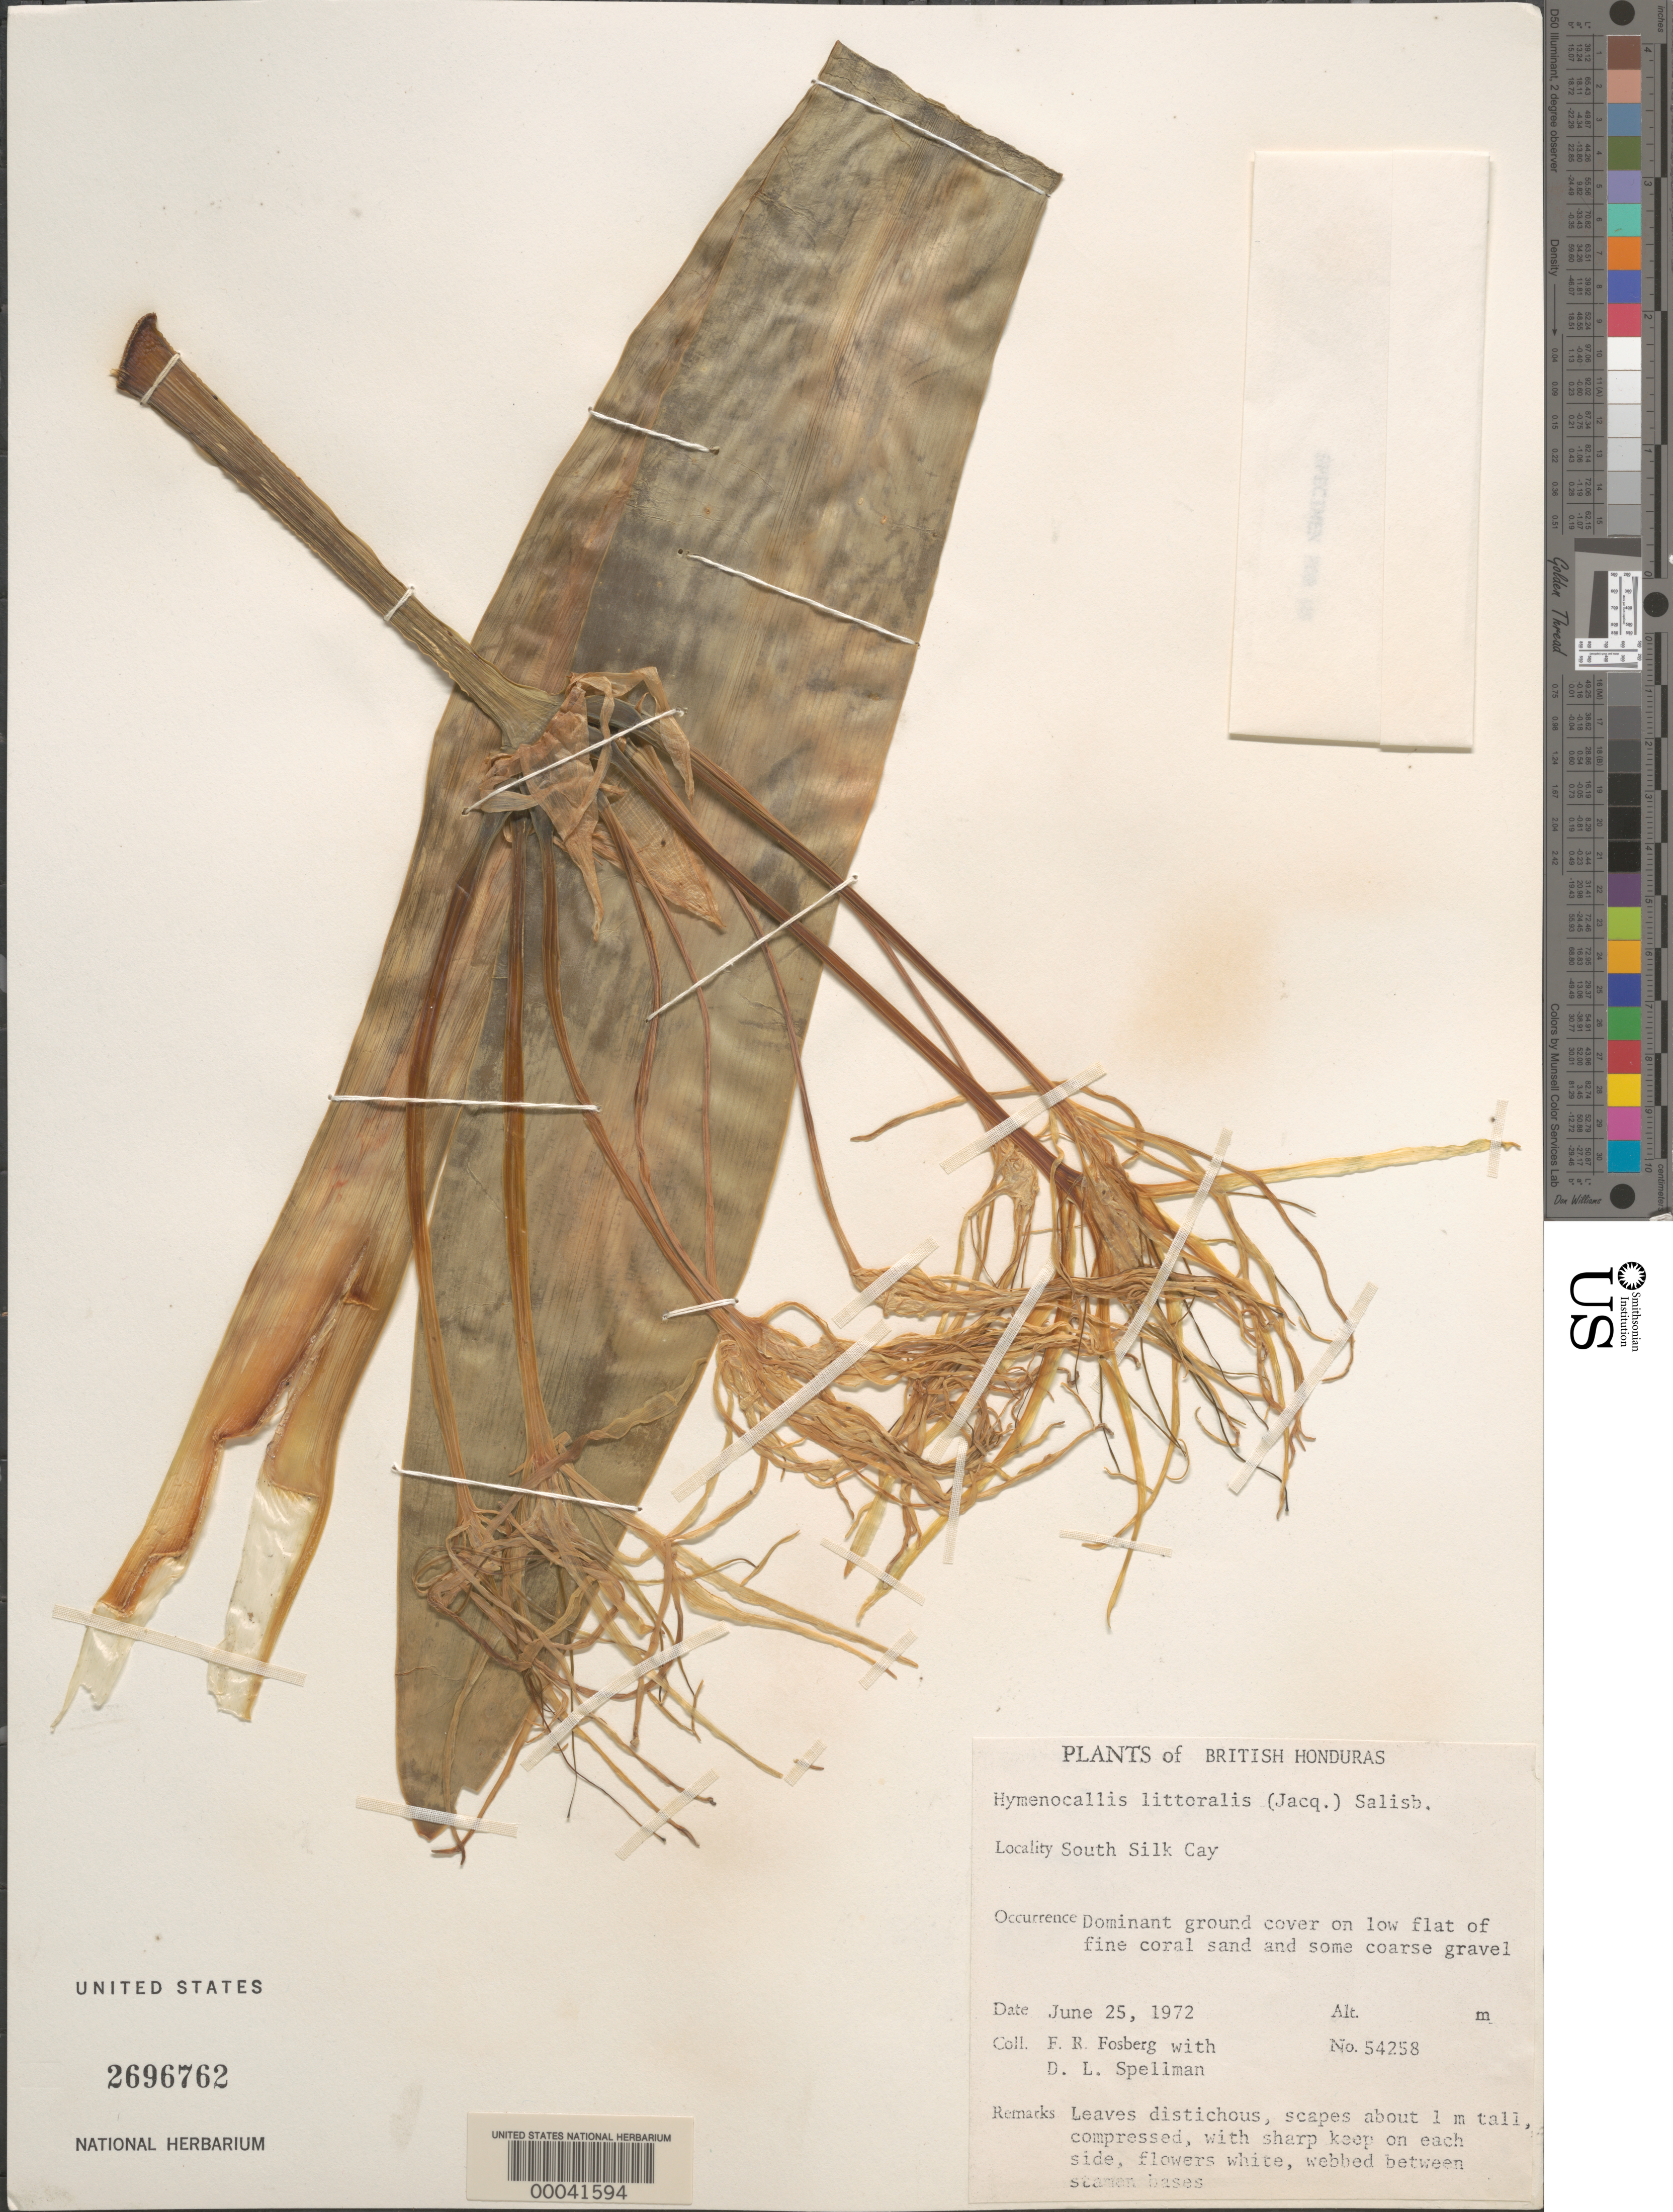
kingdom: Plantae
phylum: Tracheophyta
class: Liliopsida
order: Asparagales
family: Amaryllidaceae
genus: Hymenocallis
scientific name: Hymenocallis littoralis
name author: (Jacq.) Salisb.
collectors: F. R. Fosberg & D. L. Spellman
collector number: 54258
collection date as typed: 25 Jun 1972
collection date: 1972-06-25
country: Belize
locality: South Silk Cay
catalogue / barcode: US 2696762